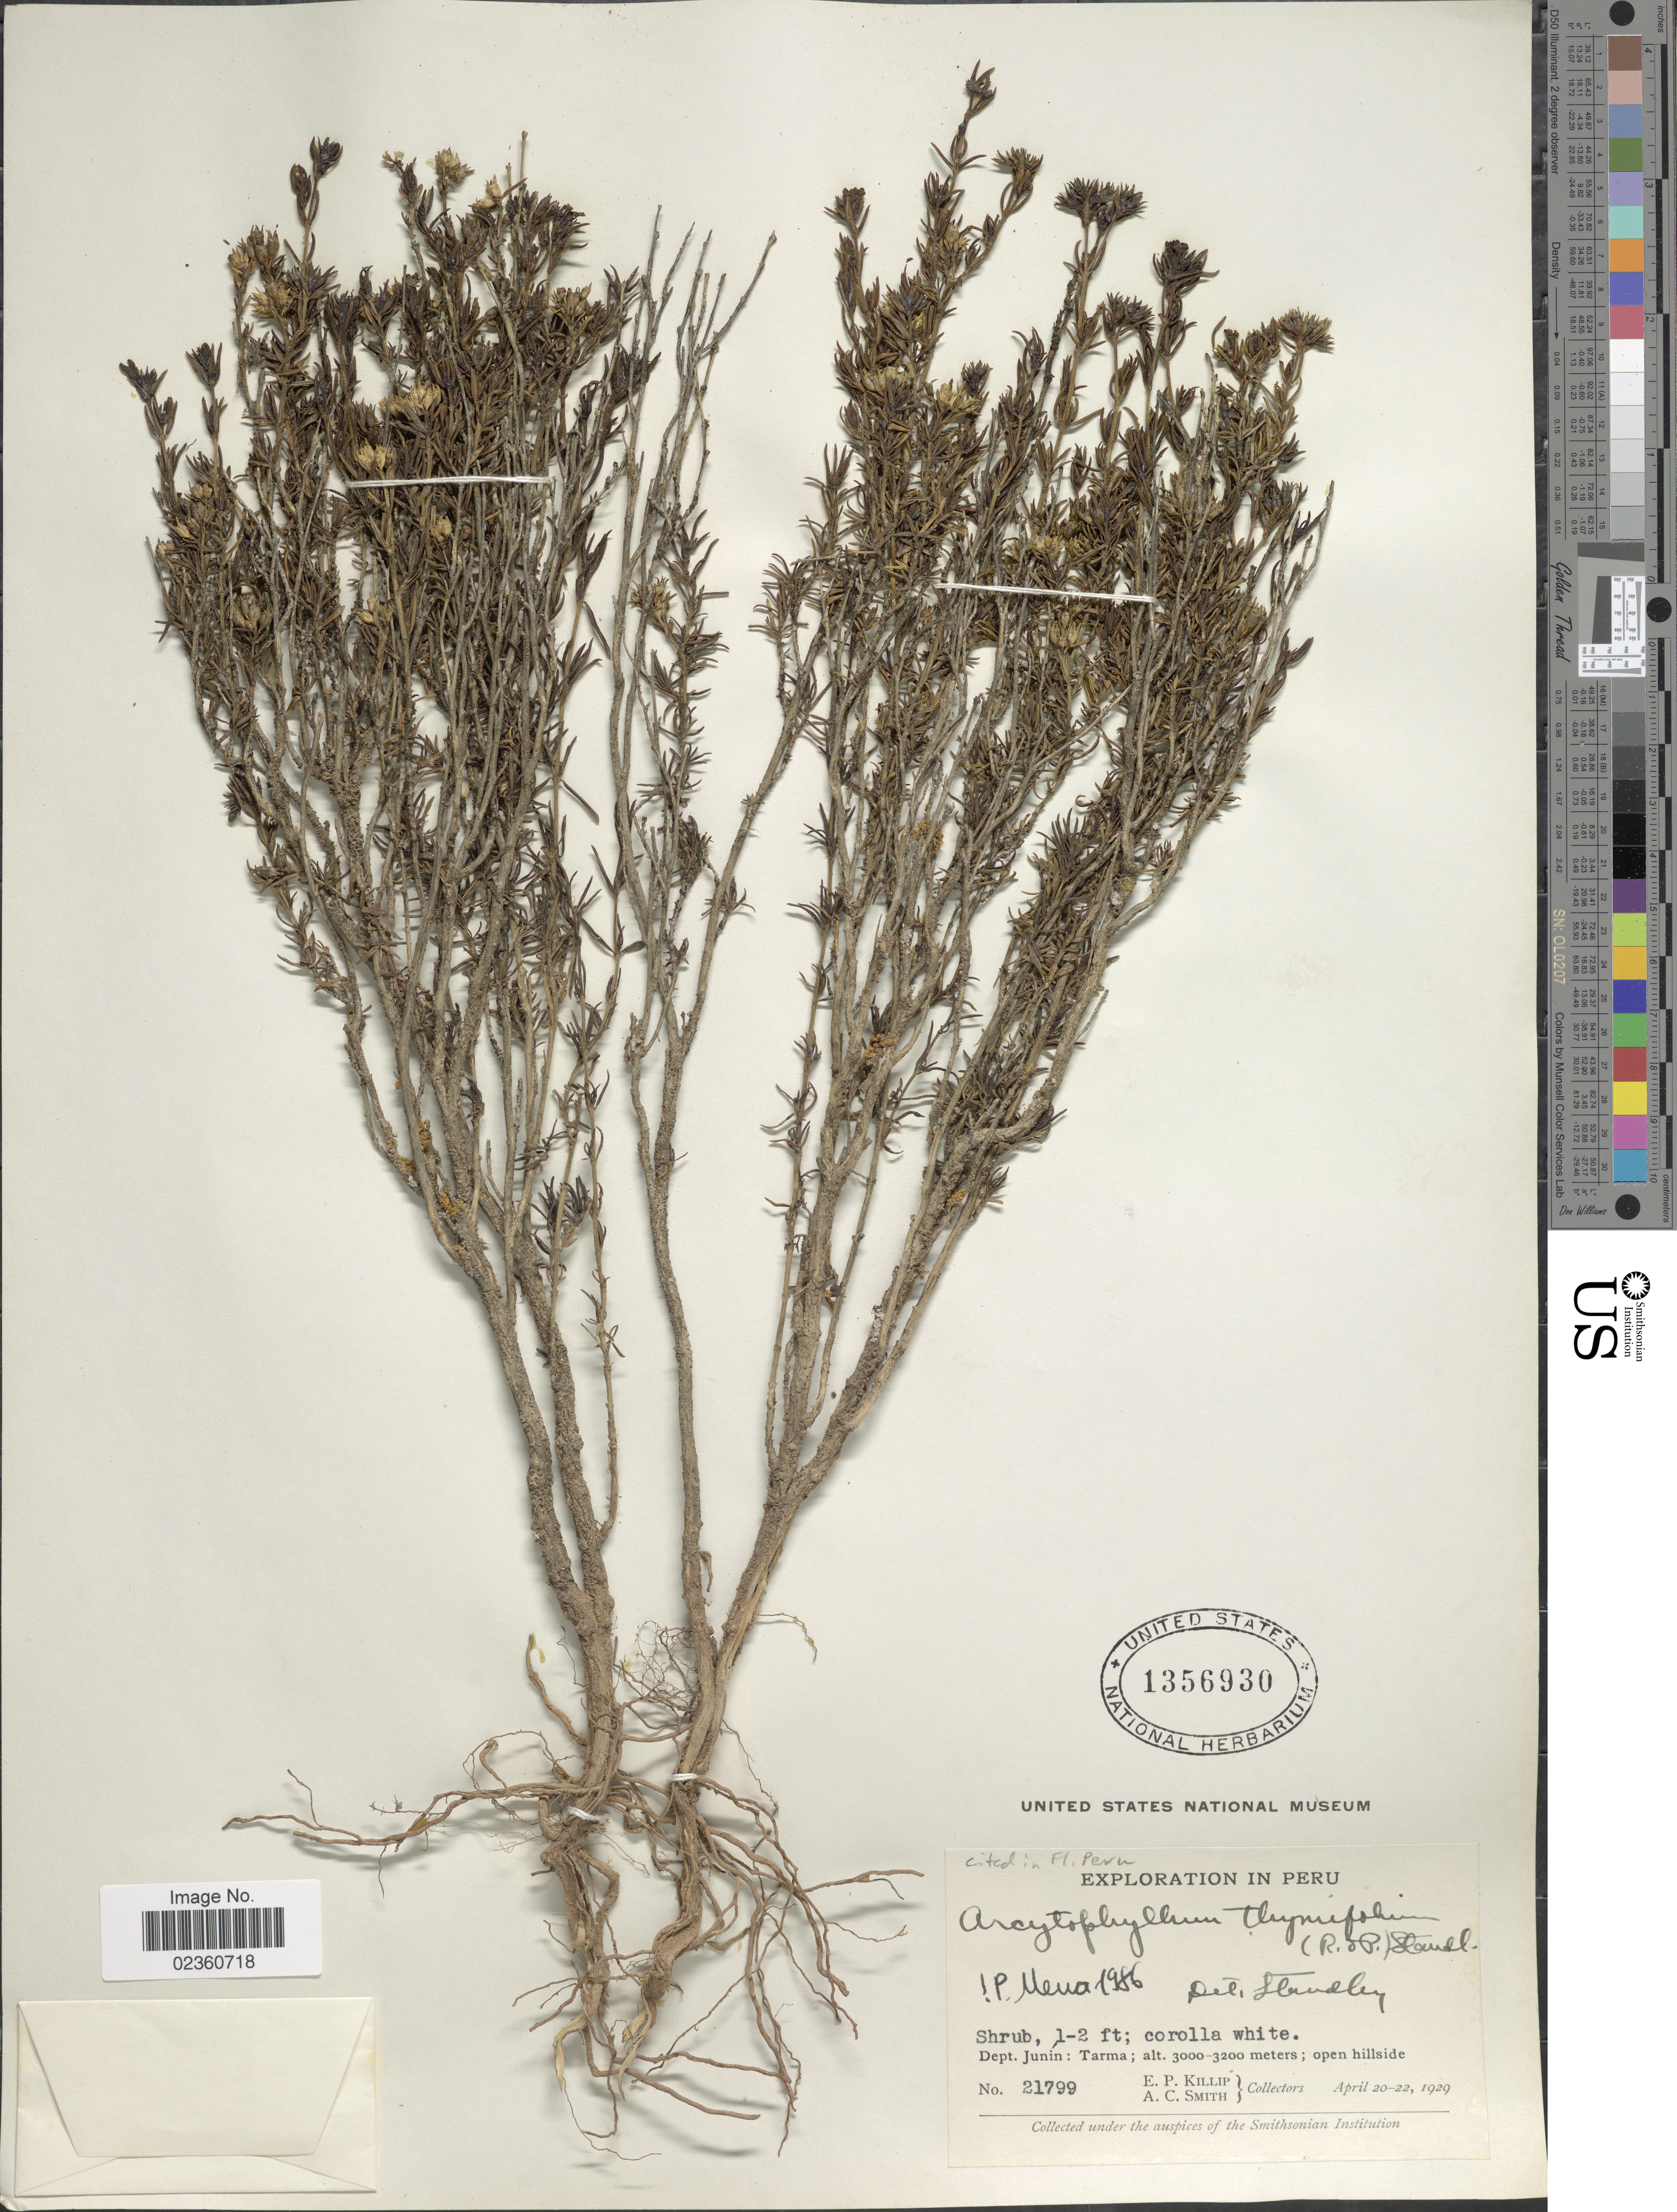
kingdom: Plantae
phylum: Tracheophyta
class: Magnoliopsida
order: Gentianales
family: Rubiaceae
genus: Arcytophyllum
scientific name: Arcytophyllum thymifolium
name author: (Ruiz & Pav.) Standl.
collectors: E. P. Killip & A. C. Smith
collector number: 21799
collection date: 1929-04-20/1929-04-22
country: Peru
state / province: Junín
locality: Dept. Junín: Tarma; open hillside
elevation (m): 3000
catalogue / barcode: US 1356930